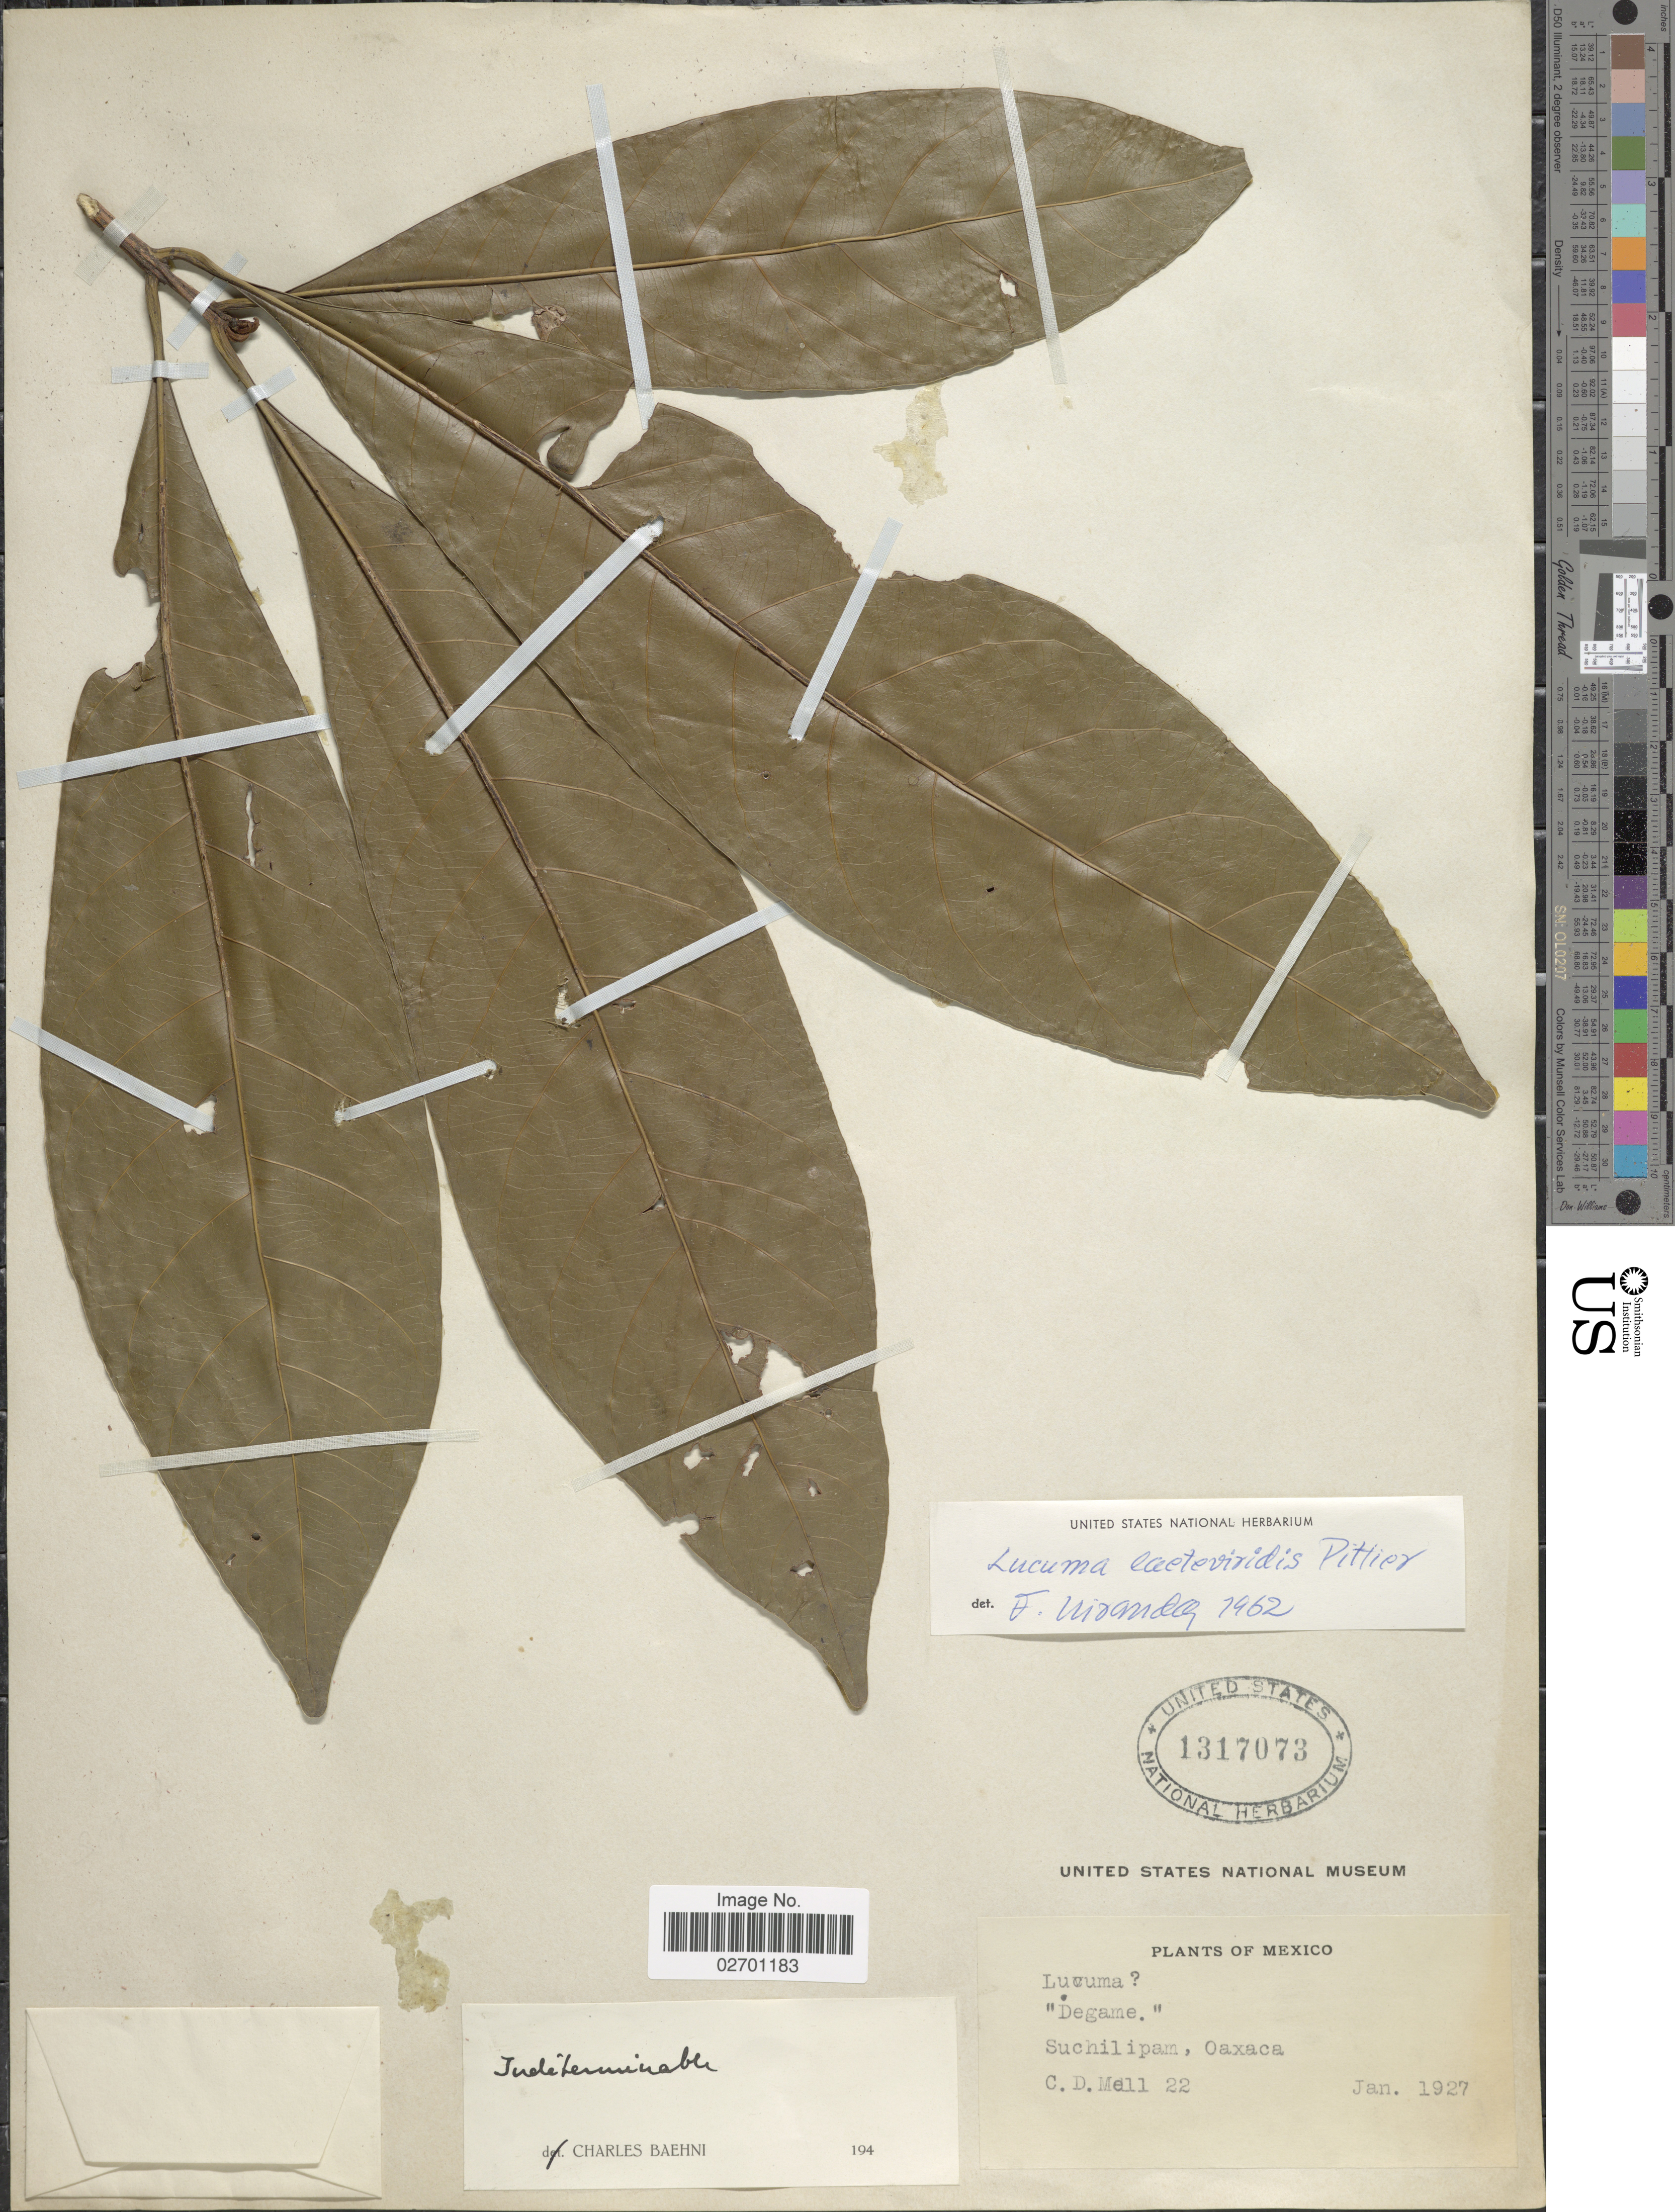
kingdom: Plantae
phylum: Tracheophyta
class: Magnoliopsida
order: Ericales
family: Sapotaceae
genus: Pouteria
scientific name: Pouteria campechiana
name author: (Kunth) Baehni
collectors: C. D. Mell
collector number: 22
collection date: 1927-01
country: Mexico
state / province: Oaxaca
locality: Suchilipam.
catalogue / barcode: US 1317073